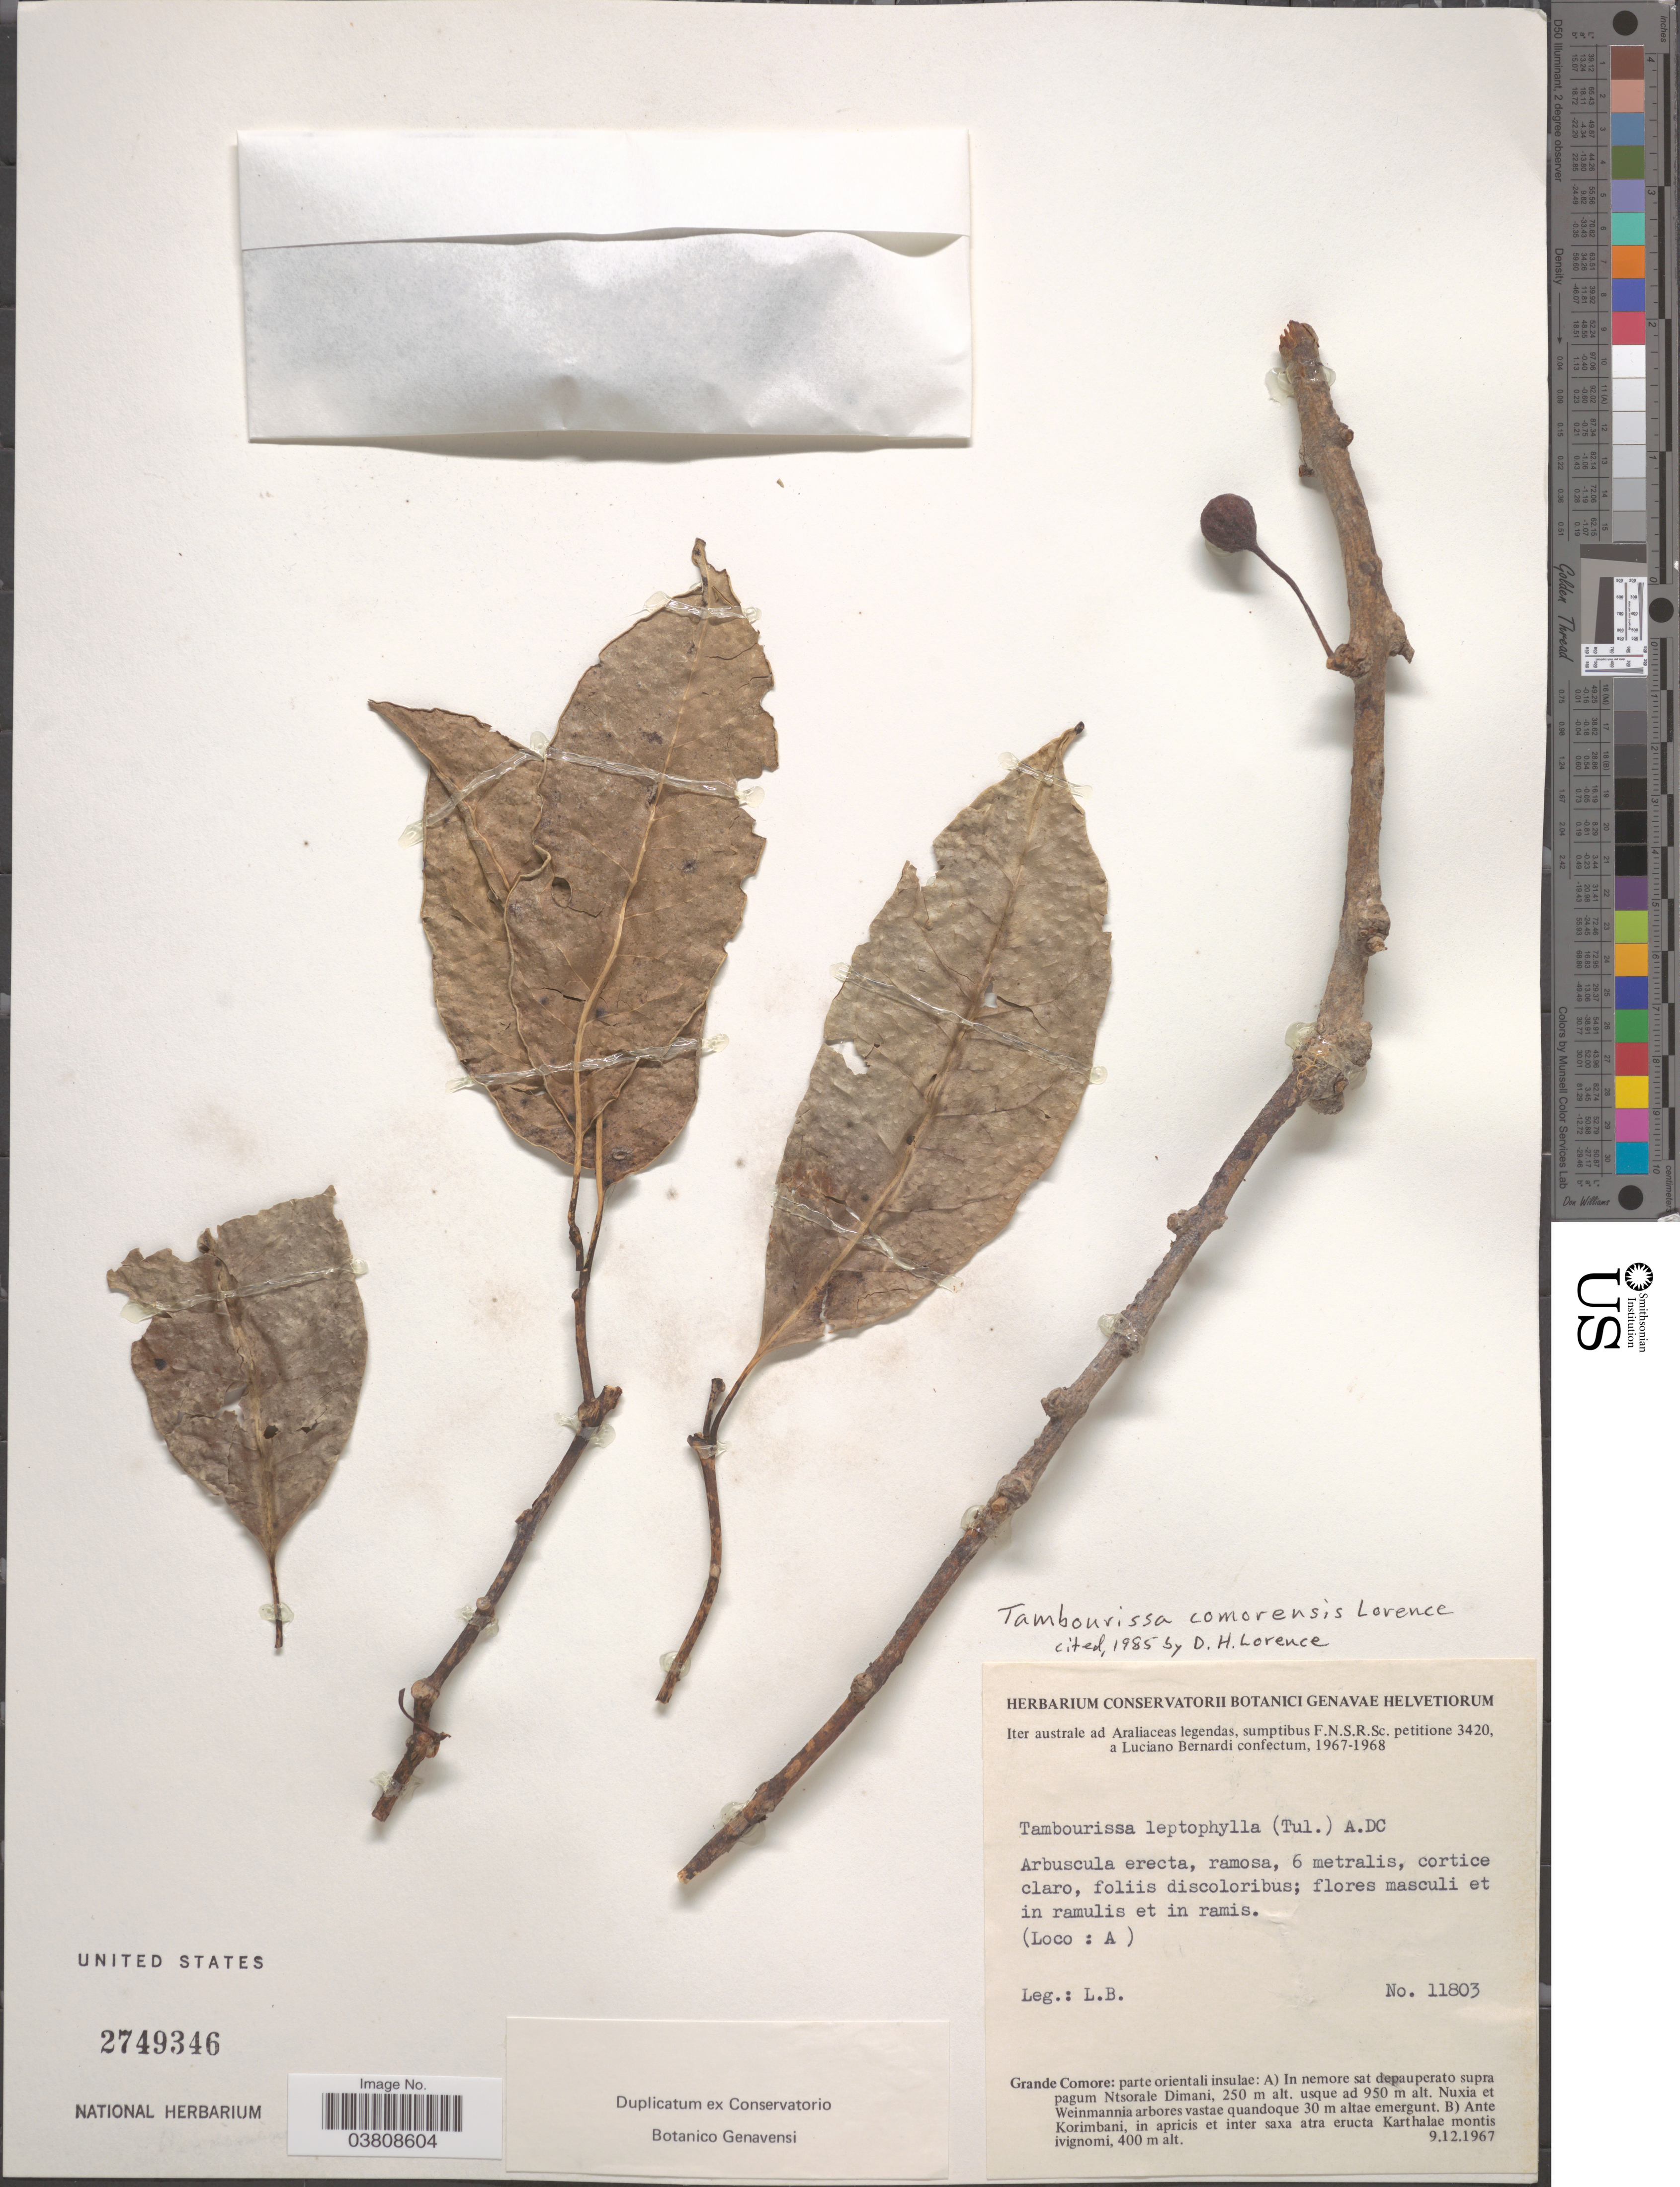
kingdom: Plantae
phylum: Tracheophyta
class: Magnoliopsida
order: Laurales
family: Monimiaceae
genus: Tambourissa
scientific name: Tambourissa comorensis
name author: Lorence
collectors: L. Bernardi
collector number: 11803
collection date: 1967-12-09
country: Comoros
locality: Grande Comore: parte orientali insulae: In nemore sat depauperato supra pagum Ntsorale Dimani.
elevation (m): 250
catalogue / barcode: US 2749346